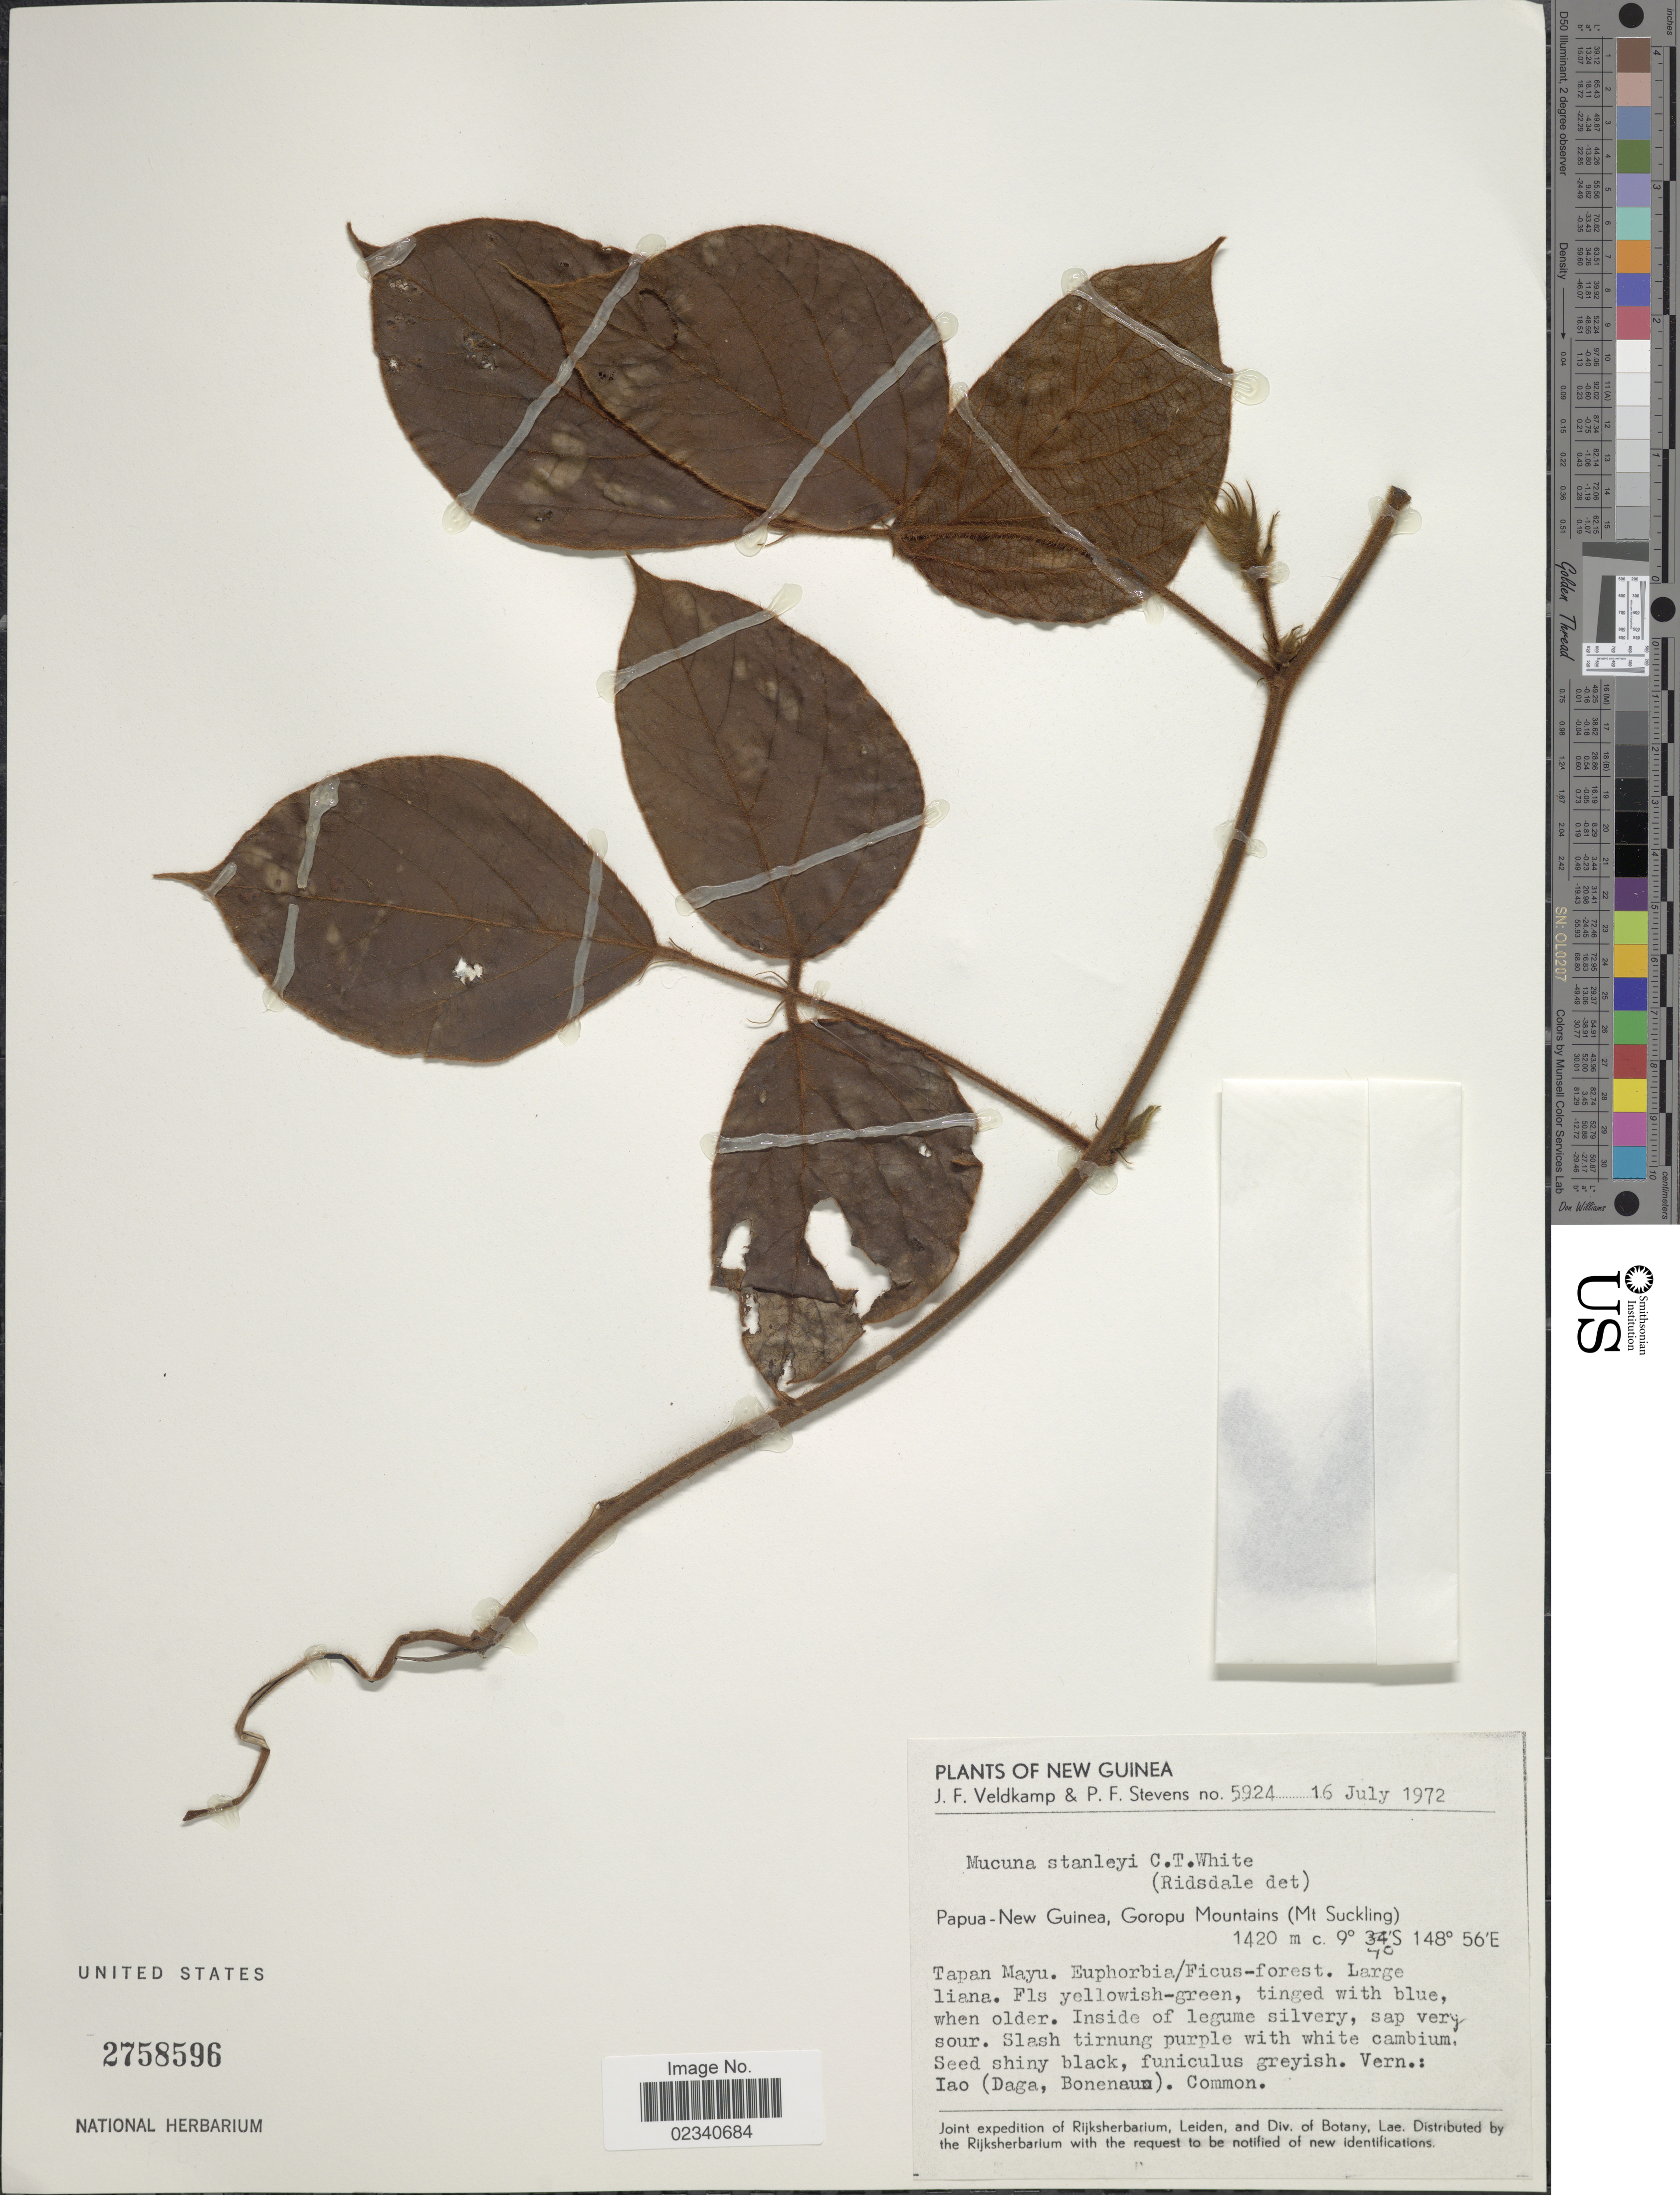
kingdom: Plantae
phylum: Tracheophyta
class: Magnoliopsida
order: Fabales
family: Fabaceae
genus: Mucuna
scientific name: Mucuna stanleyi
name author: C.T. White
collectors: J. F. Veldkamp & P. F. Stevens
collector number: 5924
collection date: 1972-07-16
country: Papua New Guinea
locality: Goropu Mountains (Mt. Suckling), Tapan Mayu.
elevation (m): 1420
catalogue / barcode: US 2758596